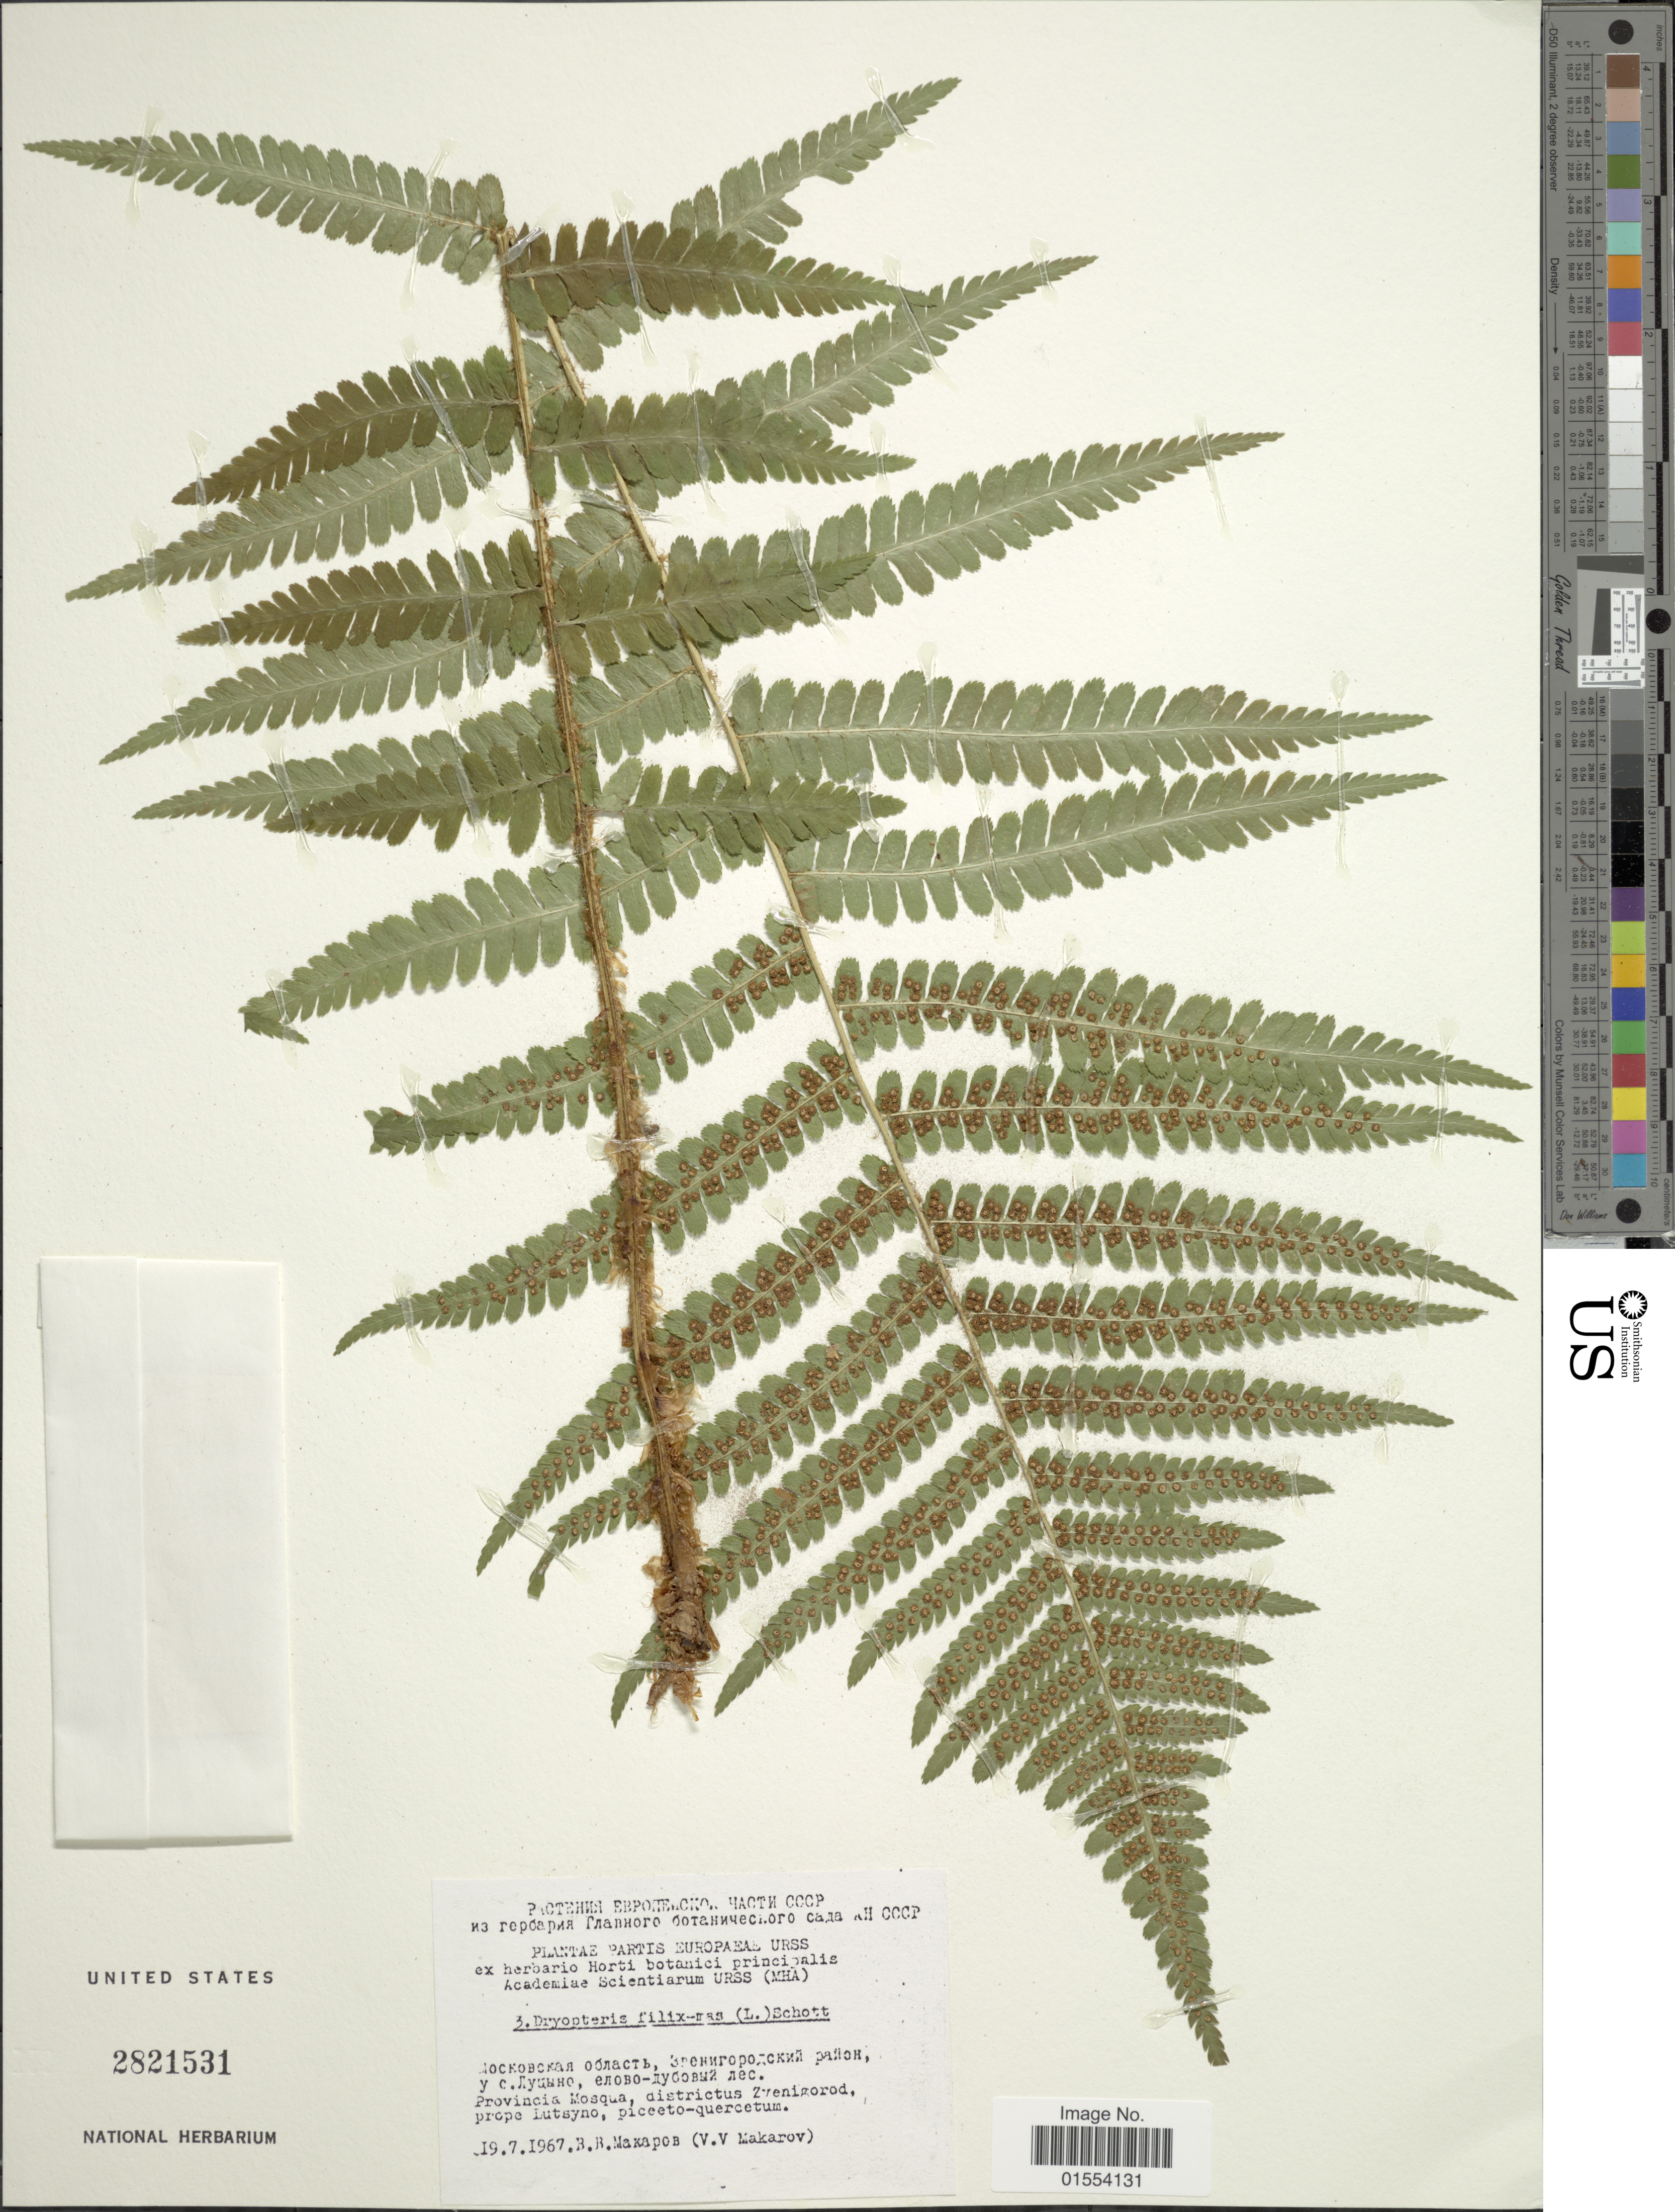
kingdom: Plantae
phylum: Tracheophyta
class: Polypodiopsida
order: Polypodiales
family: Dryopteridaceae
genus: Dryopteris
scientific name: Dryopteris filix-mas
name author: (L.) Schott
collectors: V. Makarov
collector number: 3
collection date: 1967-07-19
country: Russian Federation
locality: Provincia Mosque, districtus Zyenigorod, prope Lutsyno, piceeto-quercetum.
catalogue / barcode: US 2821531